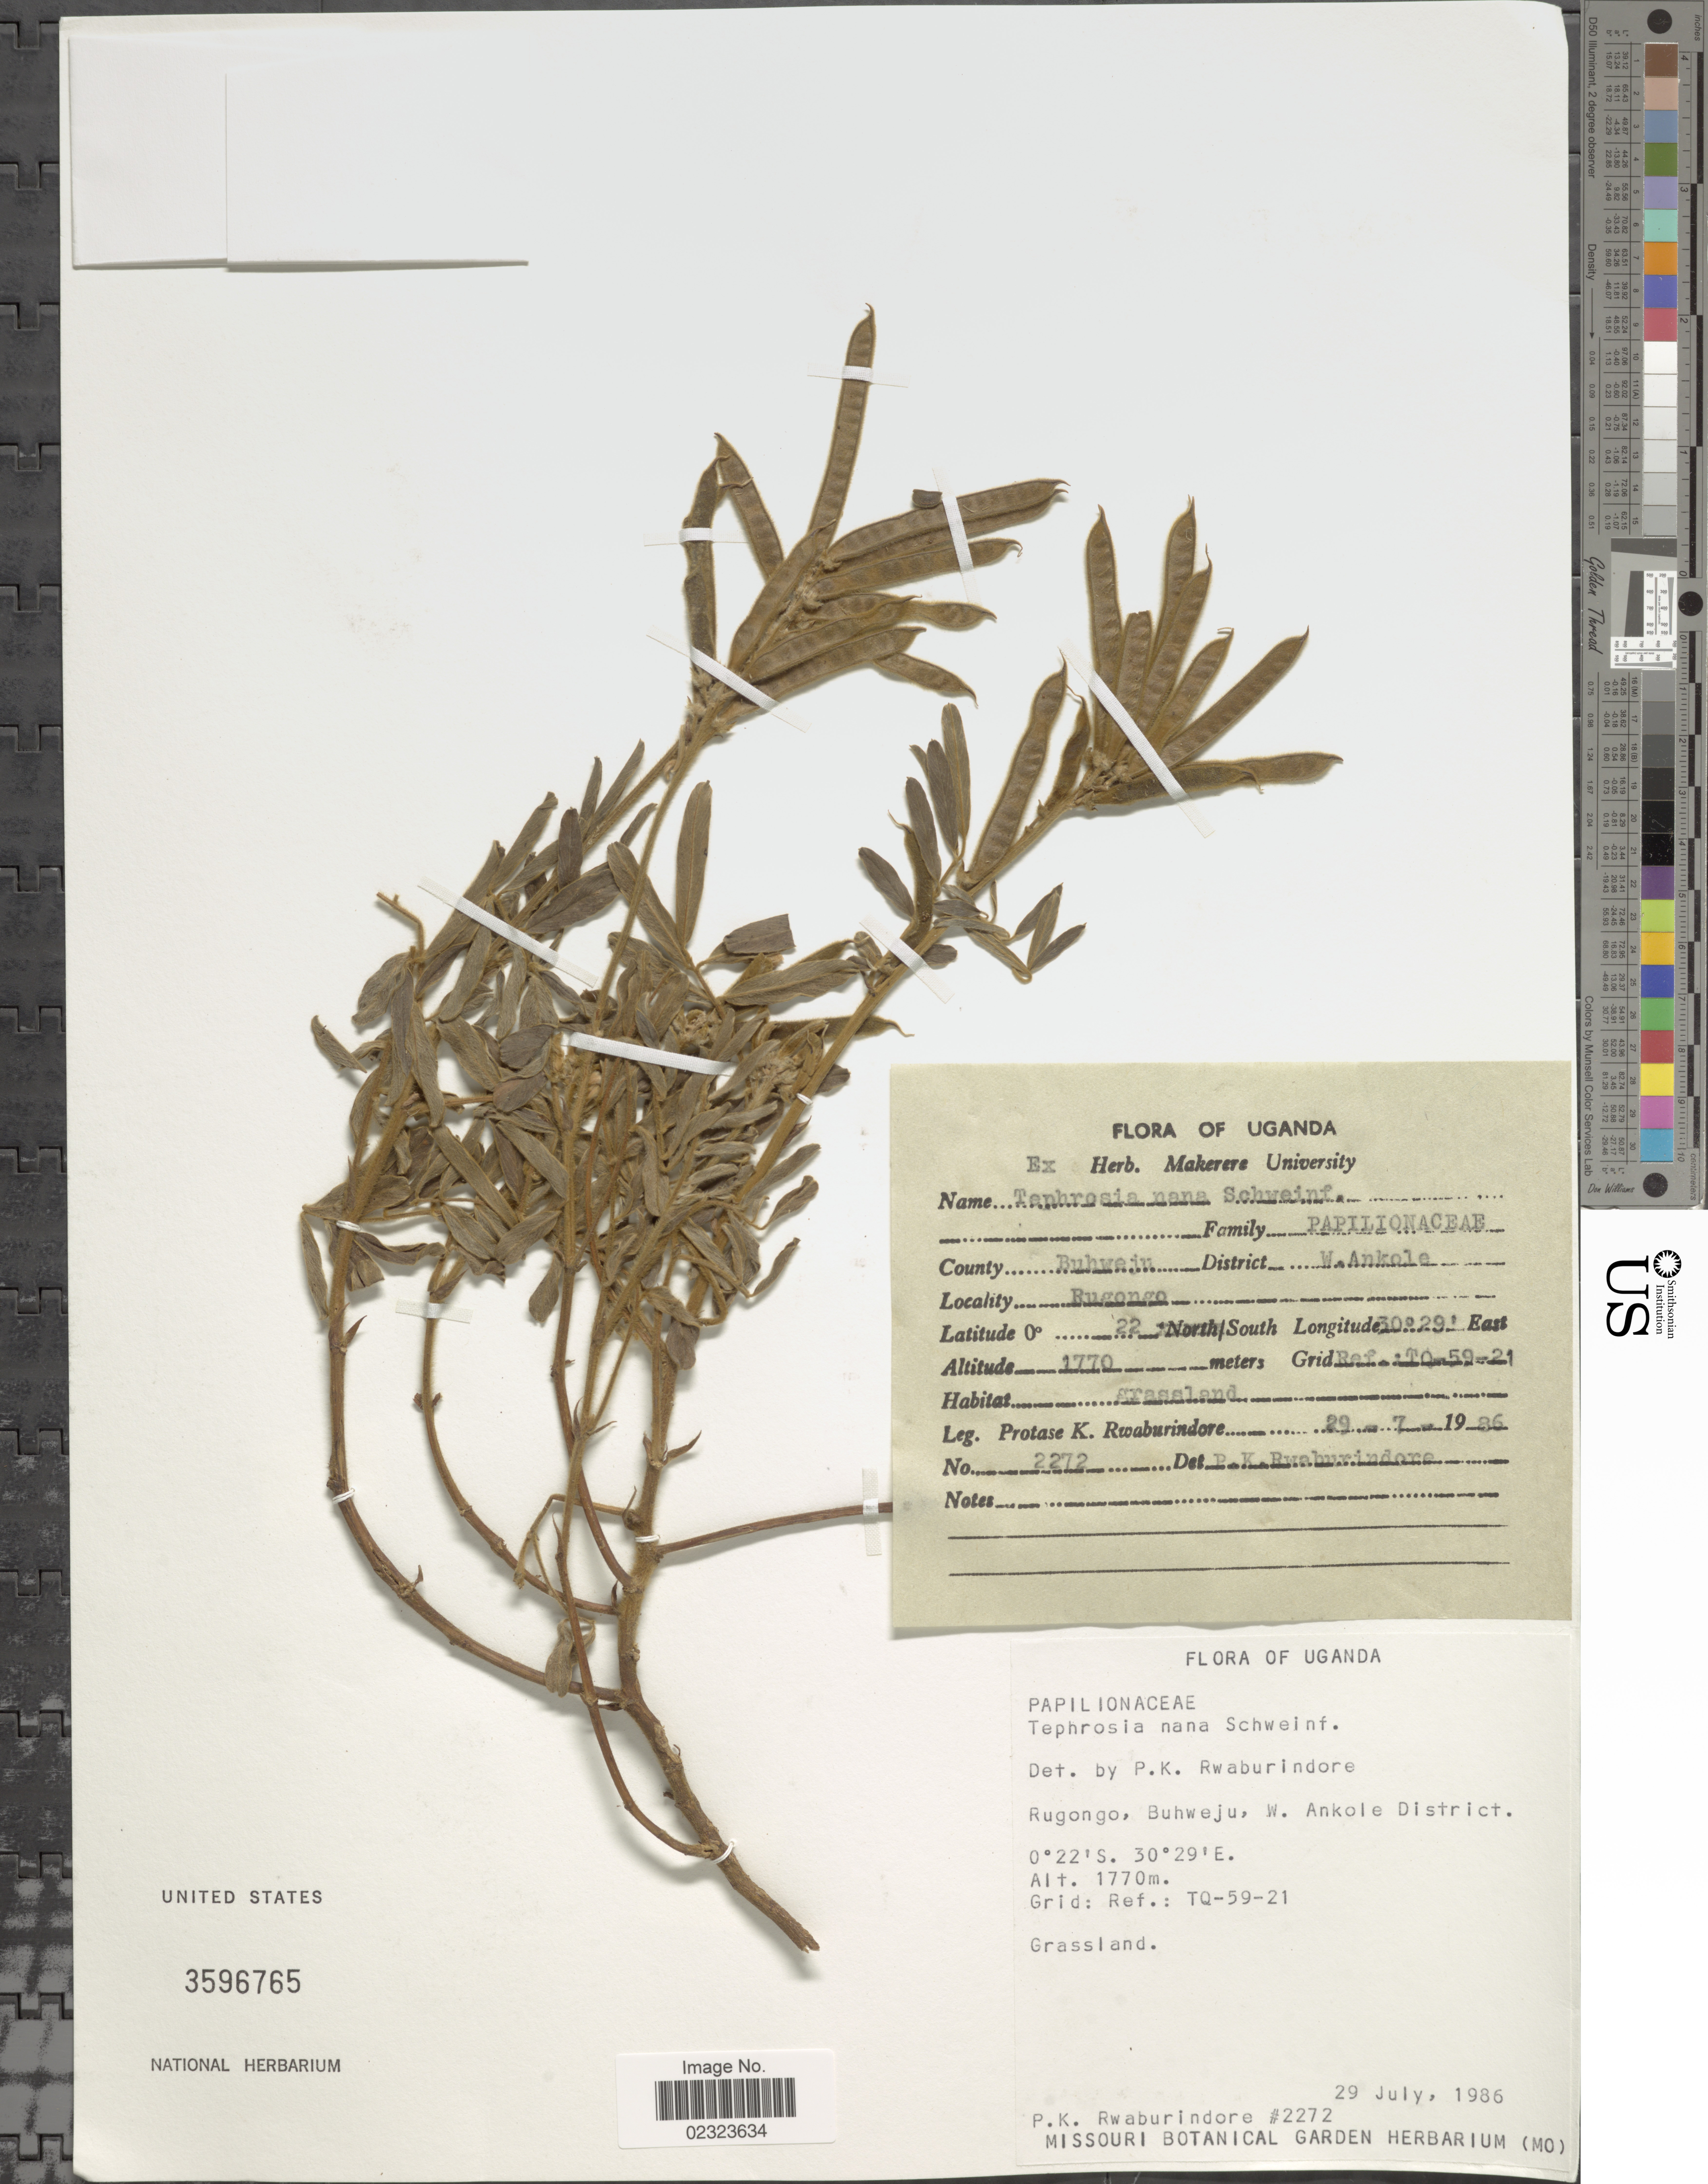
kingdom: Plantae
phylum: Tracheophyta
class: Magnoliopsida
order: Fabales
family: Fabaceae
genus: Tephrosia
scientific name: Tephrosia nana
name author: Kotschy ex Schweinf.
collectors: P. Rwaburindore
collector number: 2272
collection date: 1986-07-29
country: Uganda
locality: Rugongo, Buhweju, W. Ankole District.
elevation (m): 1770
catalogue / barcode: US 3596765